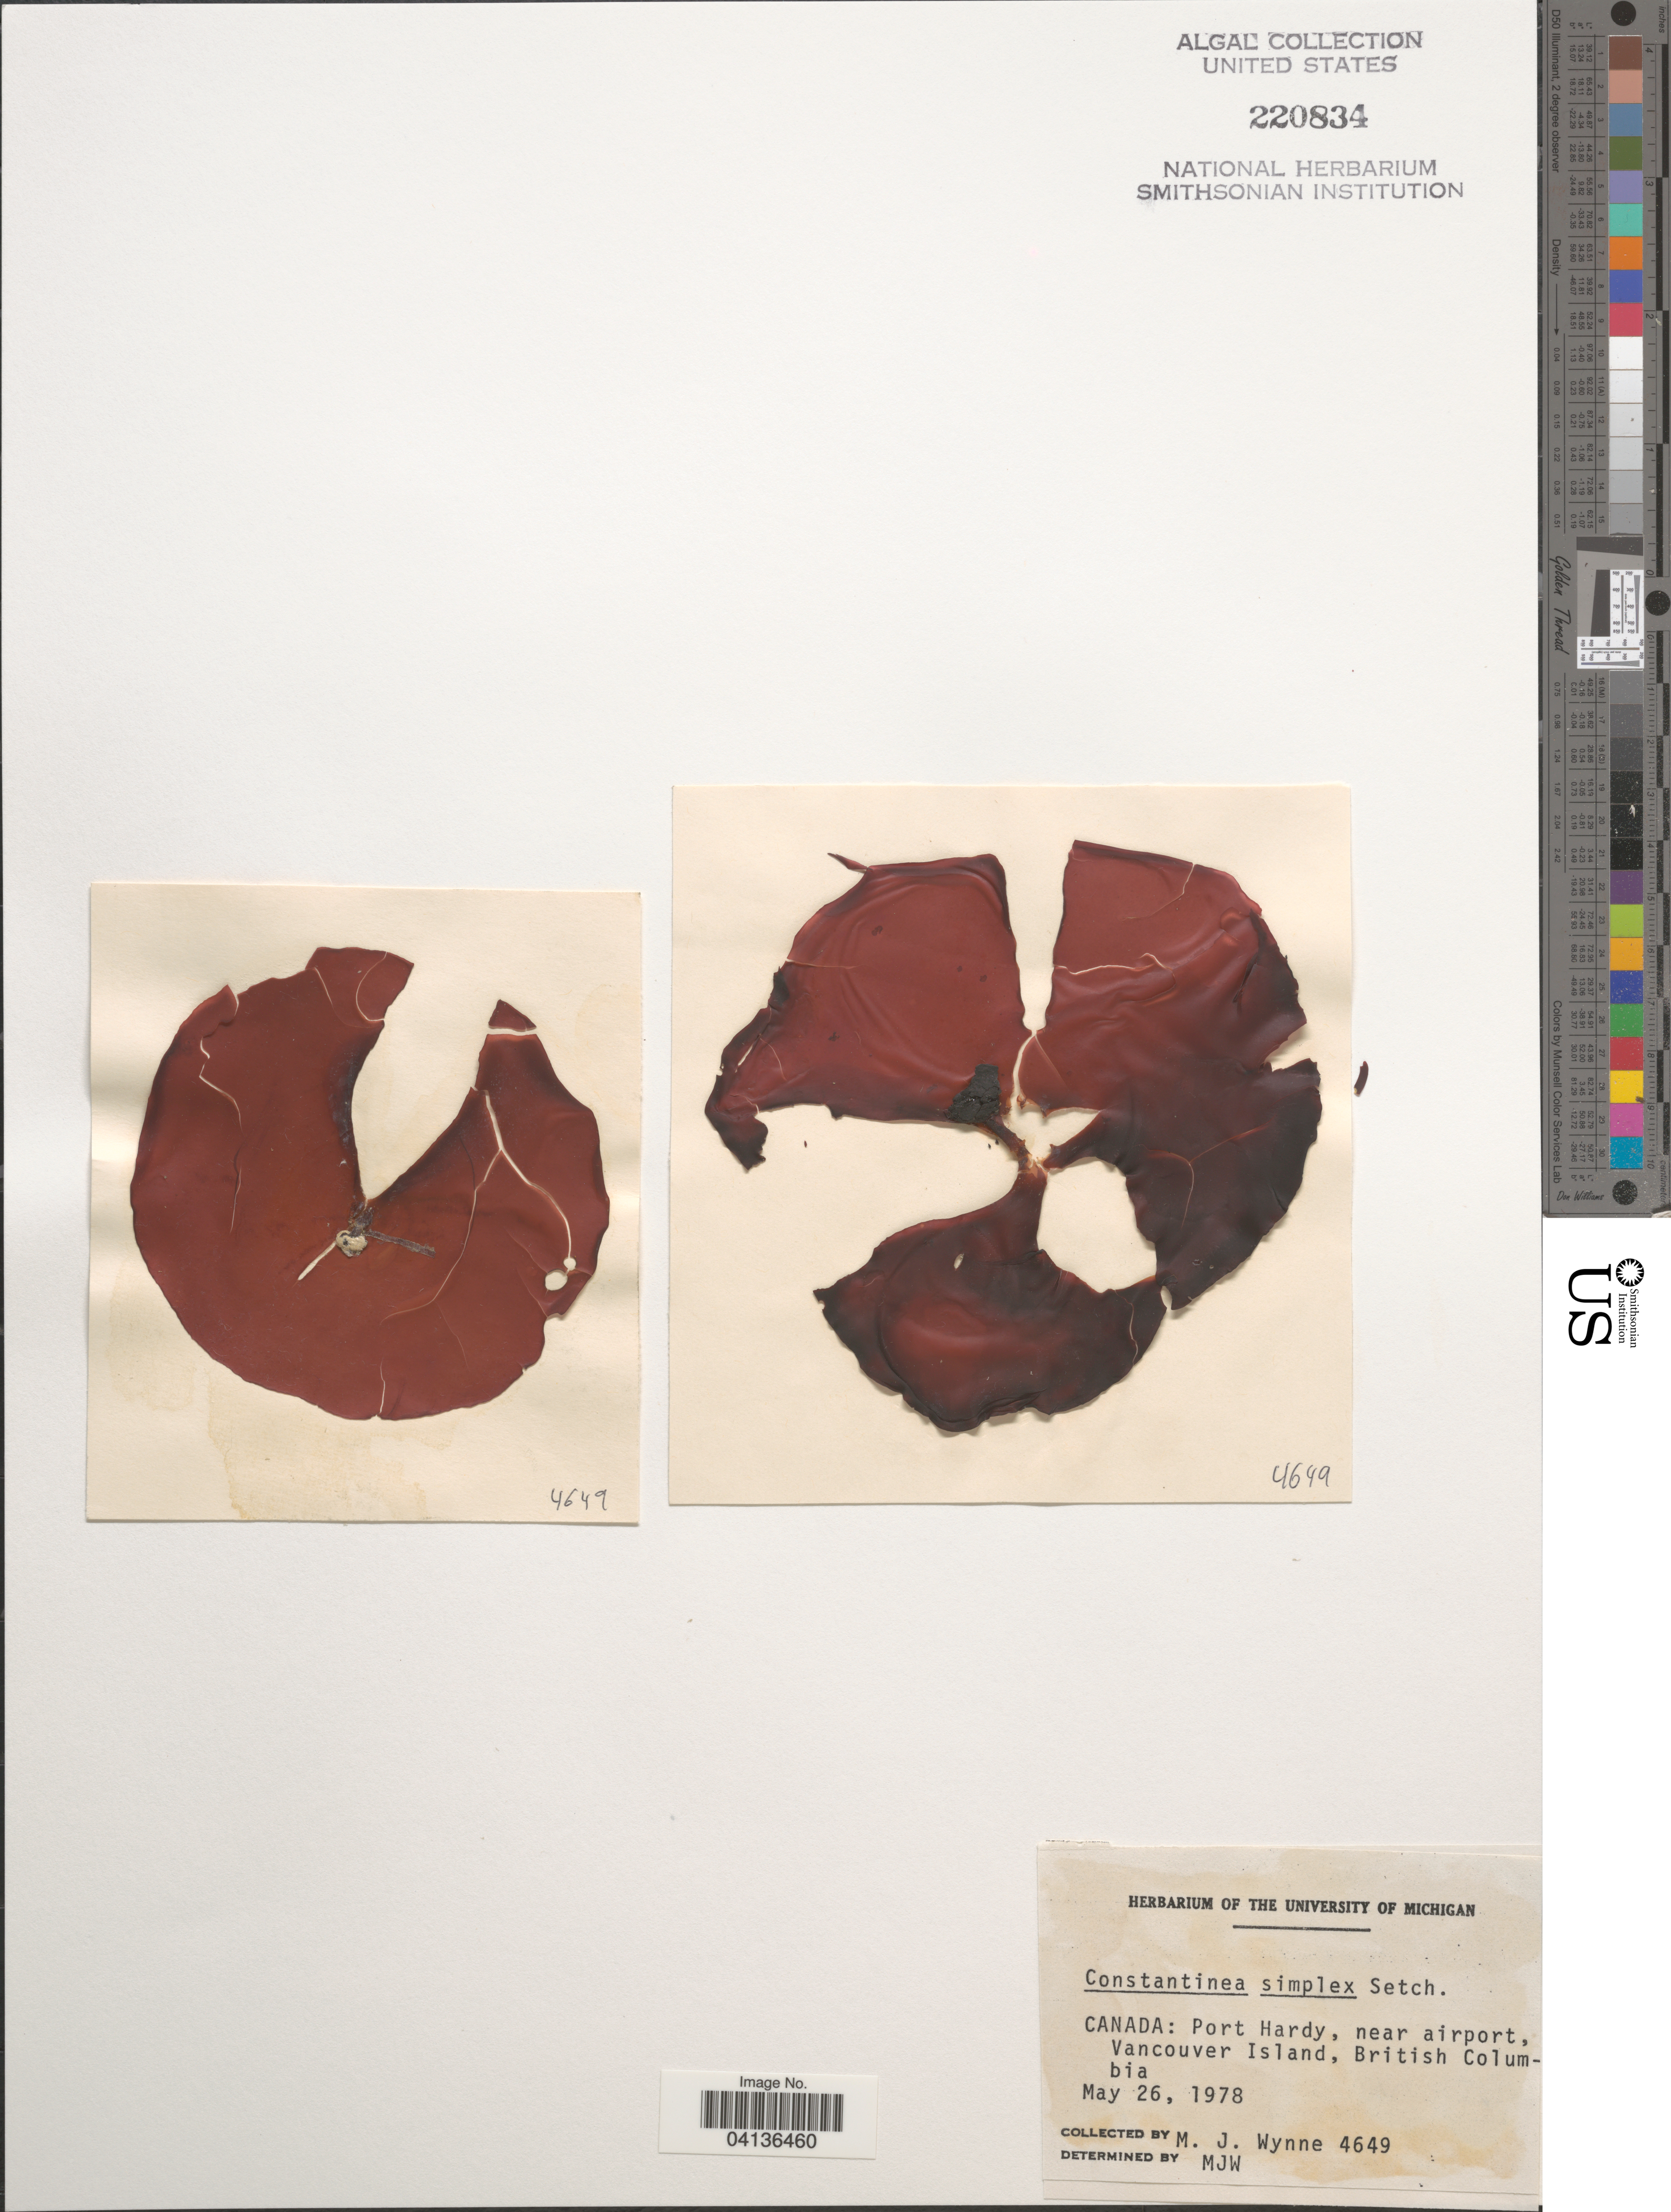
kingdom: Plantae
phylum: Rhodophyta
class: Florideophyceae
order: Gigartinales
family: Dumontiaceae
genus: Constantinea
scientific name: Constantinea simplex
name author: Setch.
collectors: M.J. Wynne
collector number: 4649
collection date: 1978-05-26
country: Canada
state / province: British Columbia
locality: Port Hardy, near airport, Vancouver Island.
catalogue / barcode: US 220834